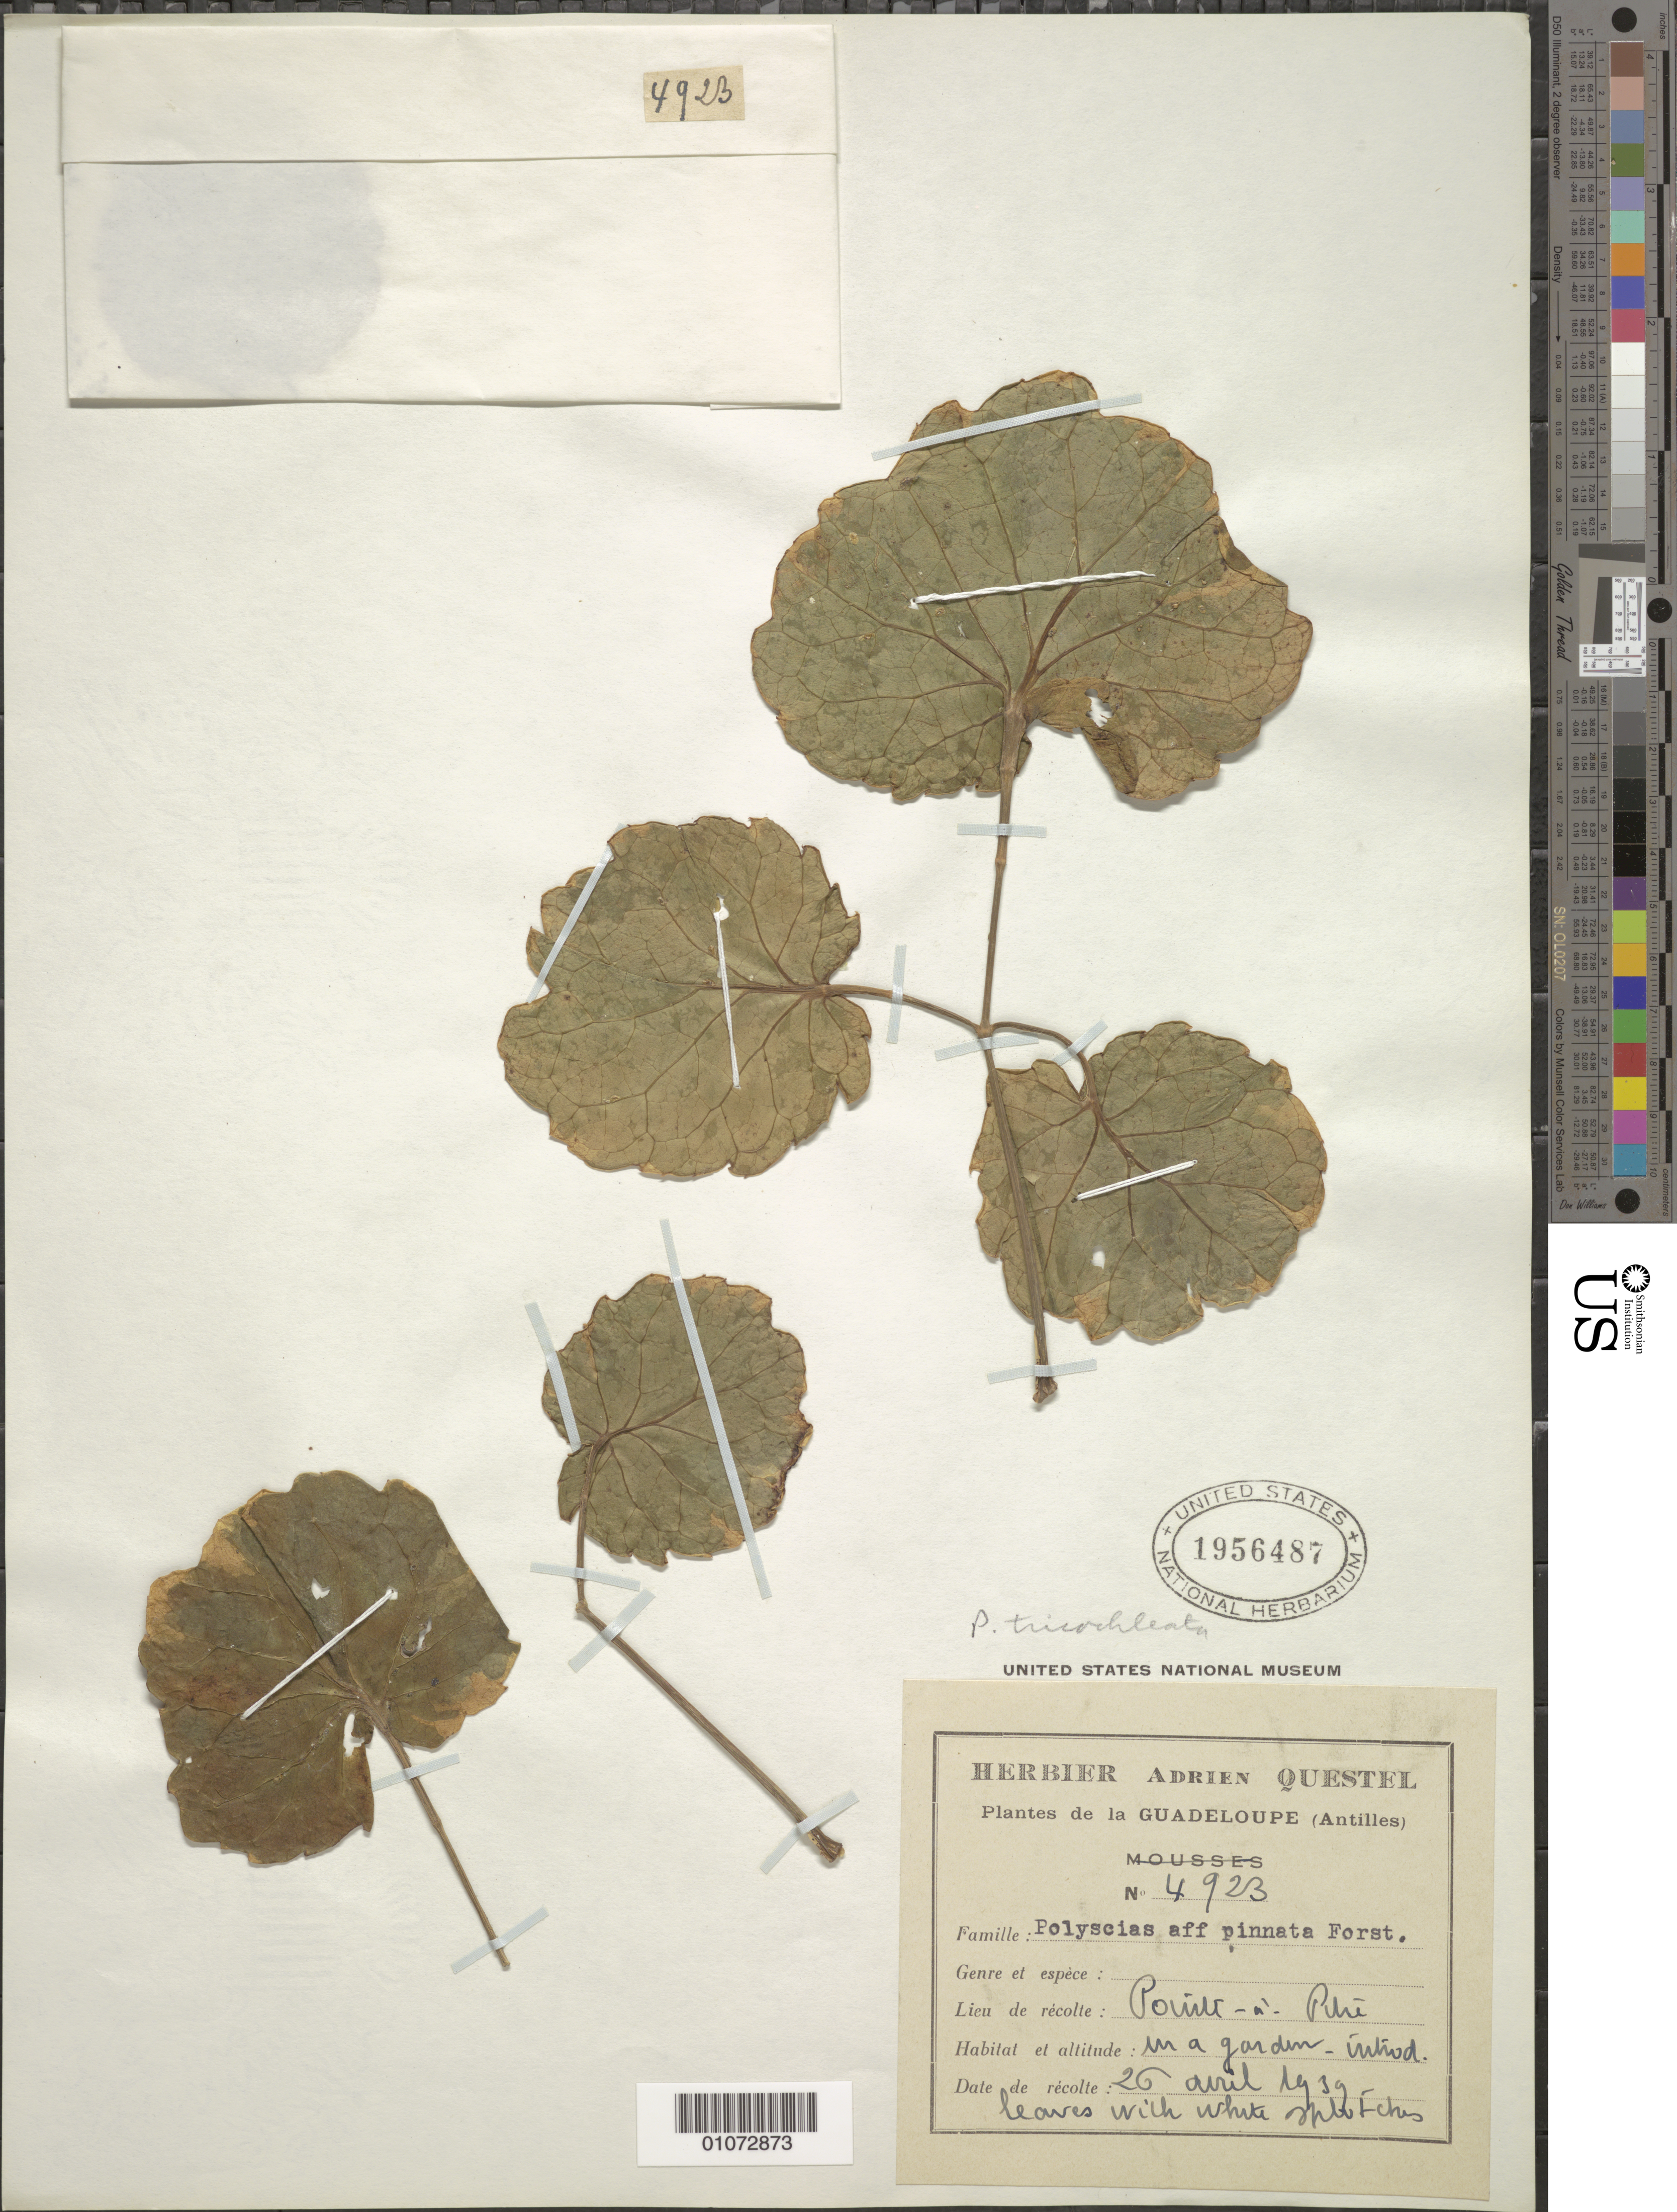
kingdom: Plantae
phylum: Tracheophyta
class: Magnoliopsida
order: Apiales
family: Araliaceae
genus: Polyscias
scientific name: Polyscias tricochleata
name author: (Miq.) Fosberg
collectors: A. Questel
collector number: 4923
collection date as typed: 26 Apr 1939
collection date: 1939-04-26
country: Guadeloupe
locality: Point-a-Pitre, in a garden.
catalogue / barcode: US 1956487